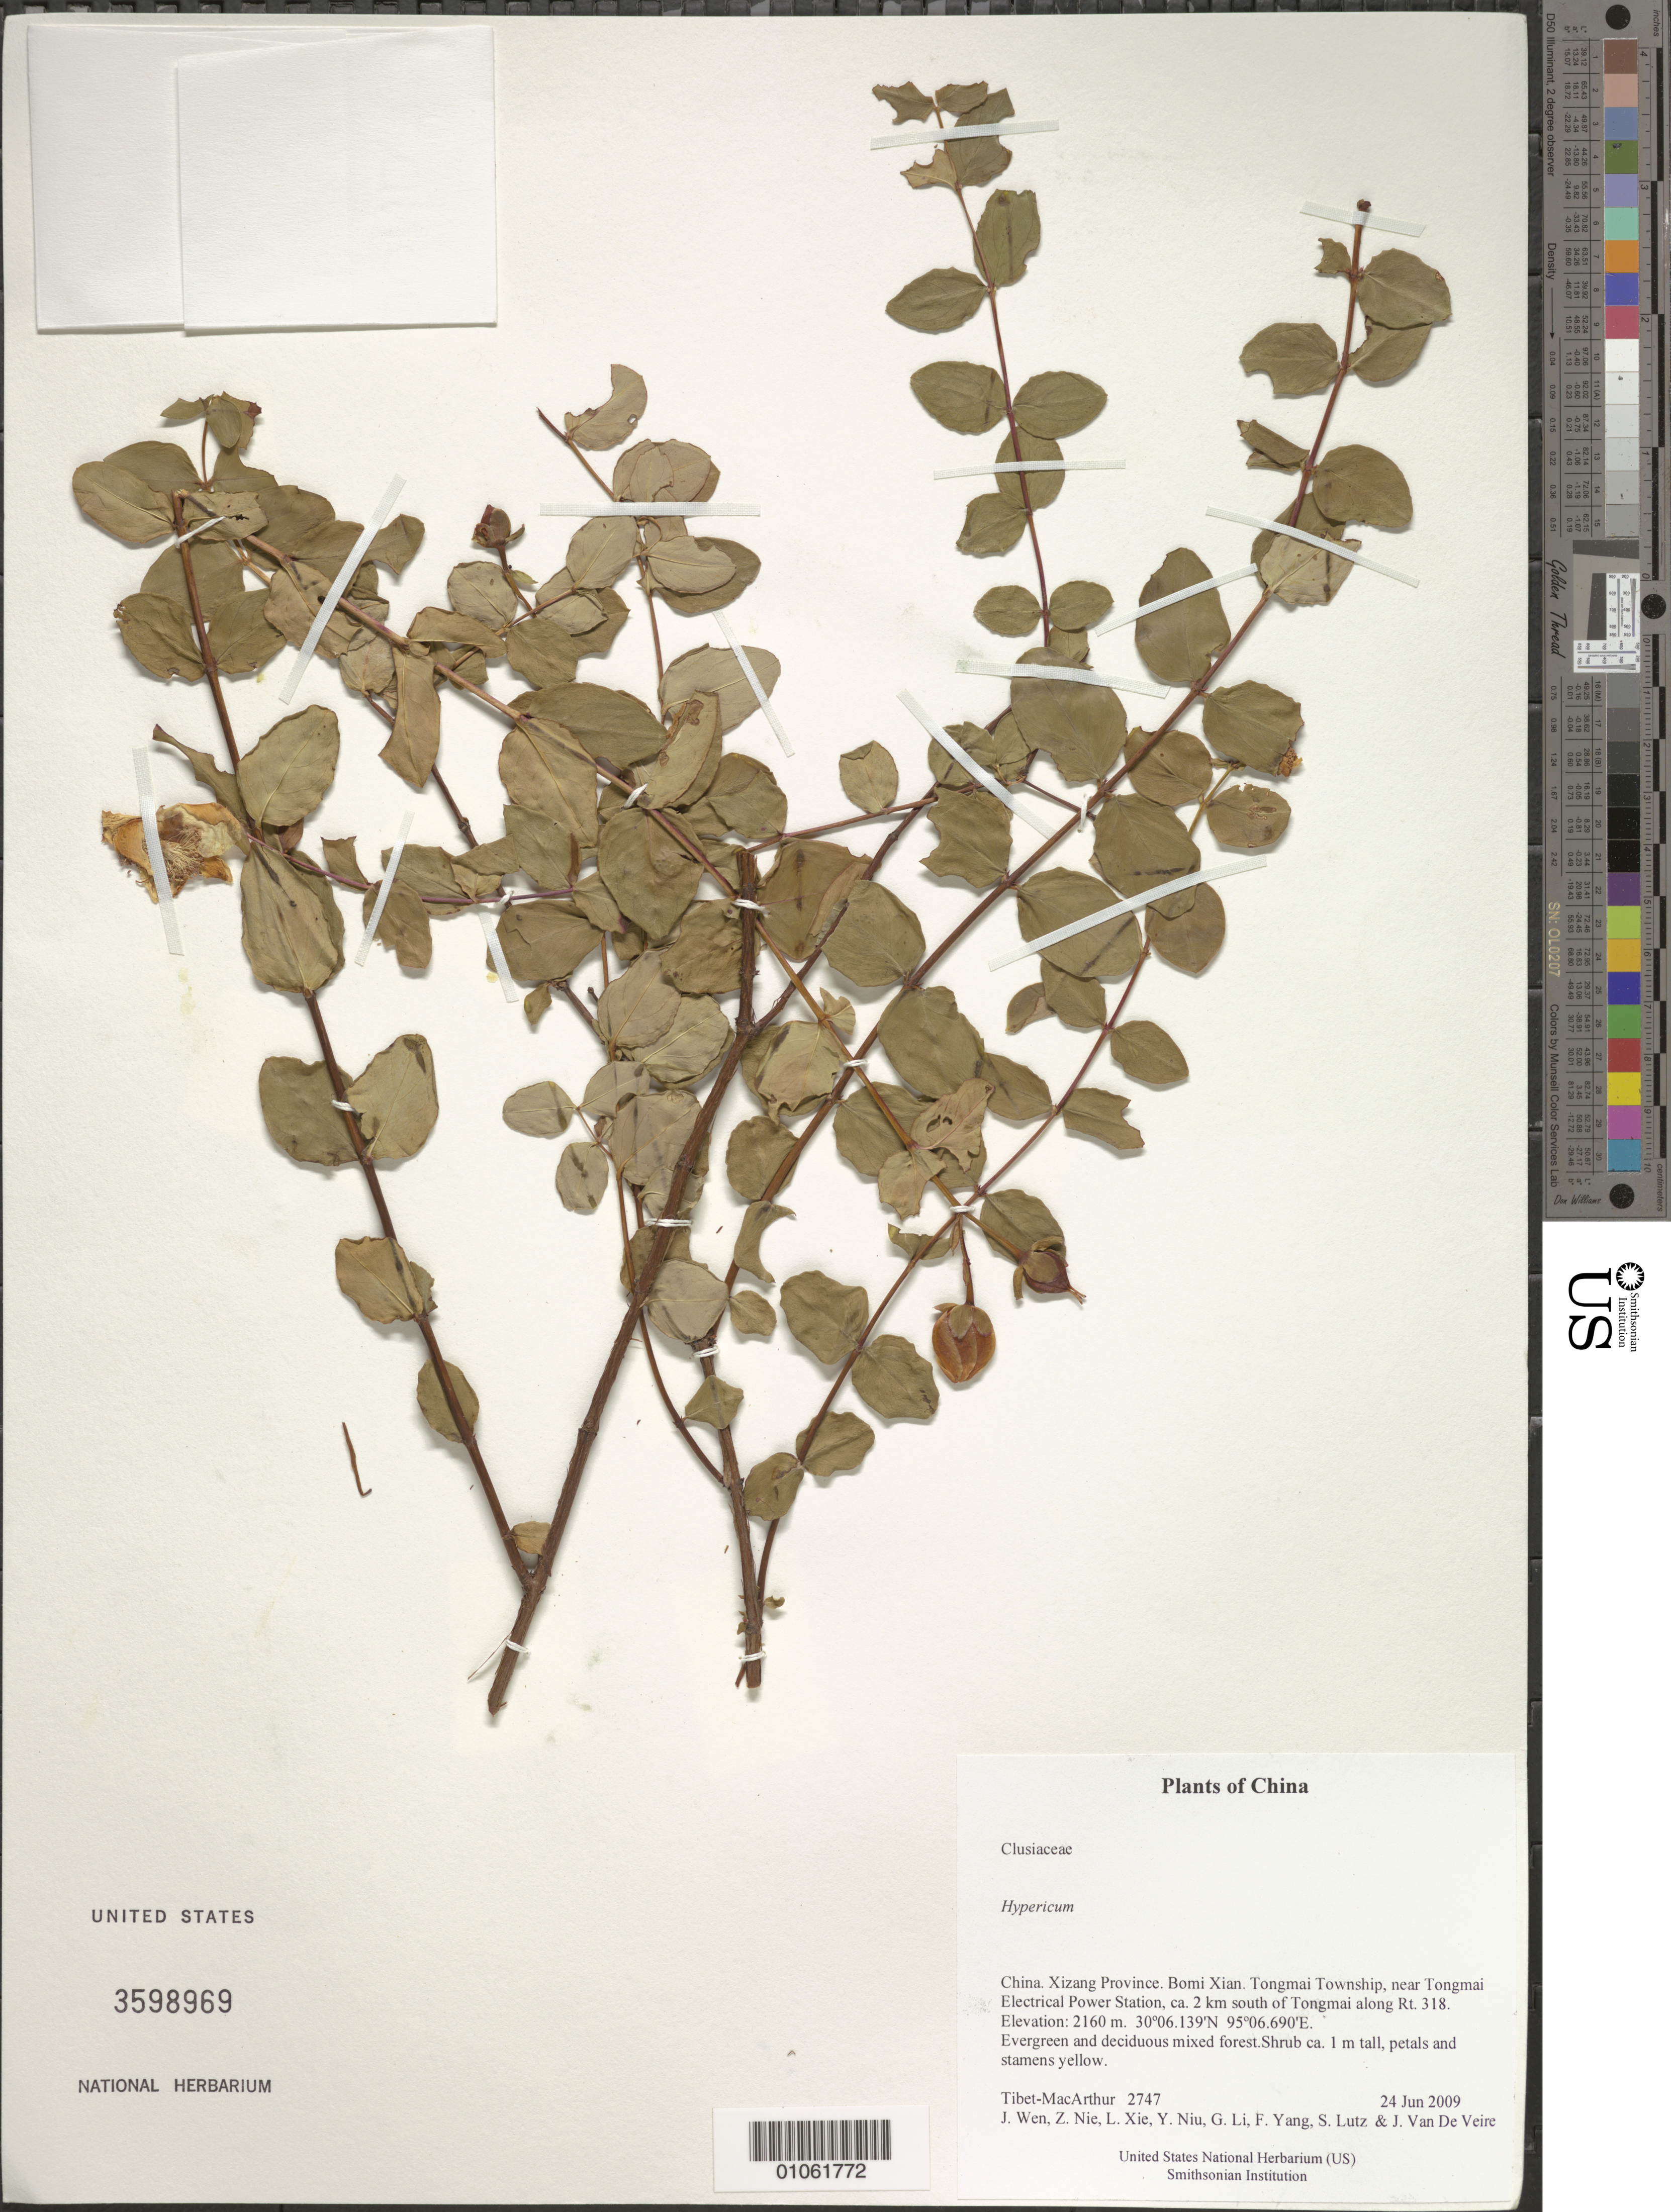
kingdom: Plantae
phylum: Tracheophyta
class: Magnoliopsida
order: Malpighiales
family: Hypericaceae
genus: Hypericum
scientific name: Hypericum sp.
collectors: Tibet-MacArthur, J. Wen, Z. Nie, L. Xie, Y. Niu, G. Li, F. Yang, S. Lutz & J. Van De Veire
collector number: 2747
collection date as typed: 24 Jun 2009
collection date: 2009-06-24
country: China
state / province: Xizang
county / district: Bomi Xian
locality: Tongmai Township, near Tongmai Electrical Power Station, ca. 2 km south of Tongmai along Rt. 318.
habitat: Evergreen and deciduous mixed forest.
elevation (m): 2160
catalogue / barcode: US 3598969